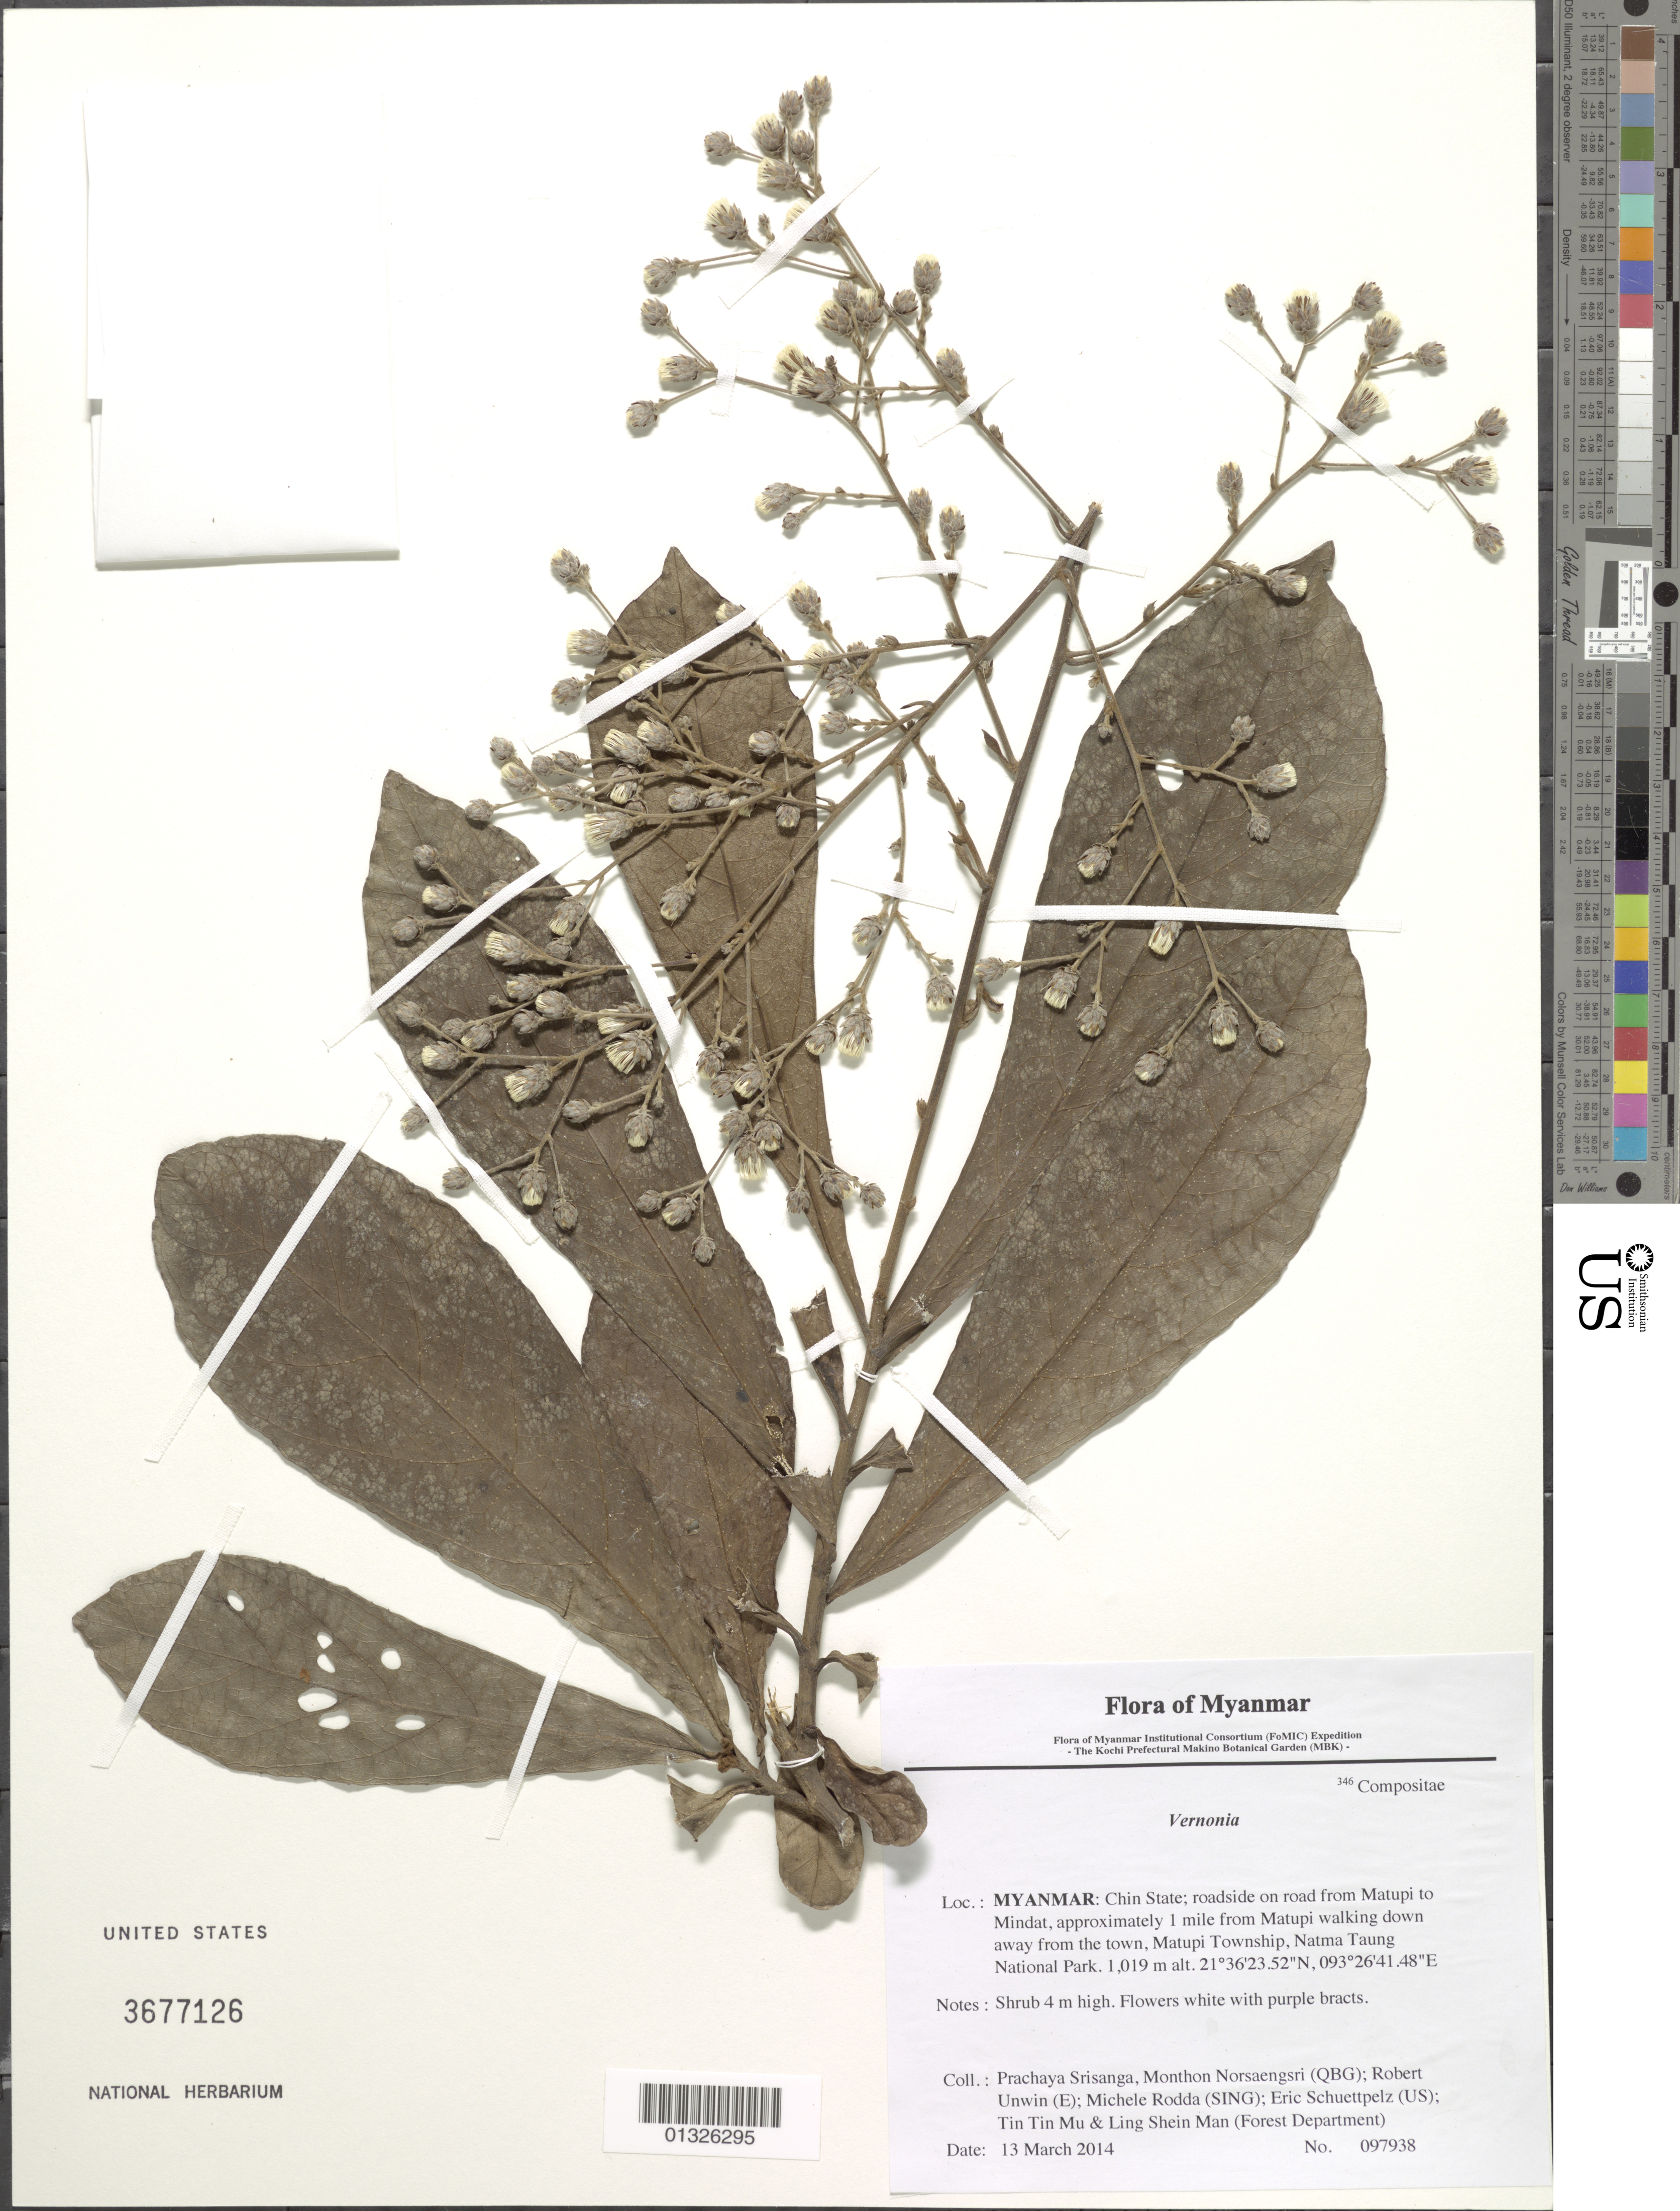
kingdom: Plantae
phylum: Tracheophyta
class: Magnoliopsida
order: Asterales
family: Asteraceae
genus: Vernonia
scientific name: Vernonia sp.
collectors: P. Srisanga, M. Norsaengsri, R. Unwin, M. Rodda, E. Schuettpelz, Tin Tin Mu & Ling Shein Man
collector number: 97938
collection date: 2014-03-13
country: Myanmar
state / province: Chin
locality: Roadside on road from Matupi to Mindat, approximately 1 mile from Matupi walking down away from the town, Matupi Township, Natma Taung National Park.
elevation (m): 1019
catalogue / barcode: US 3677126